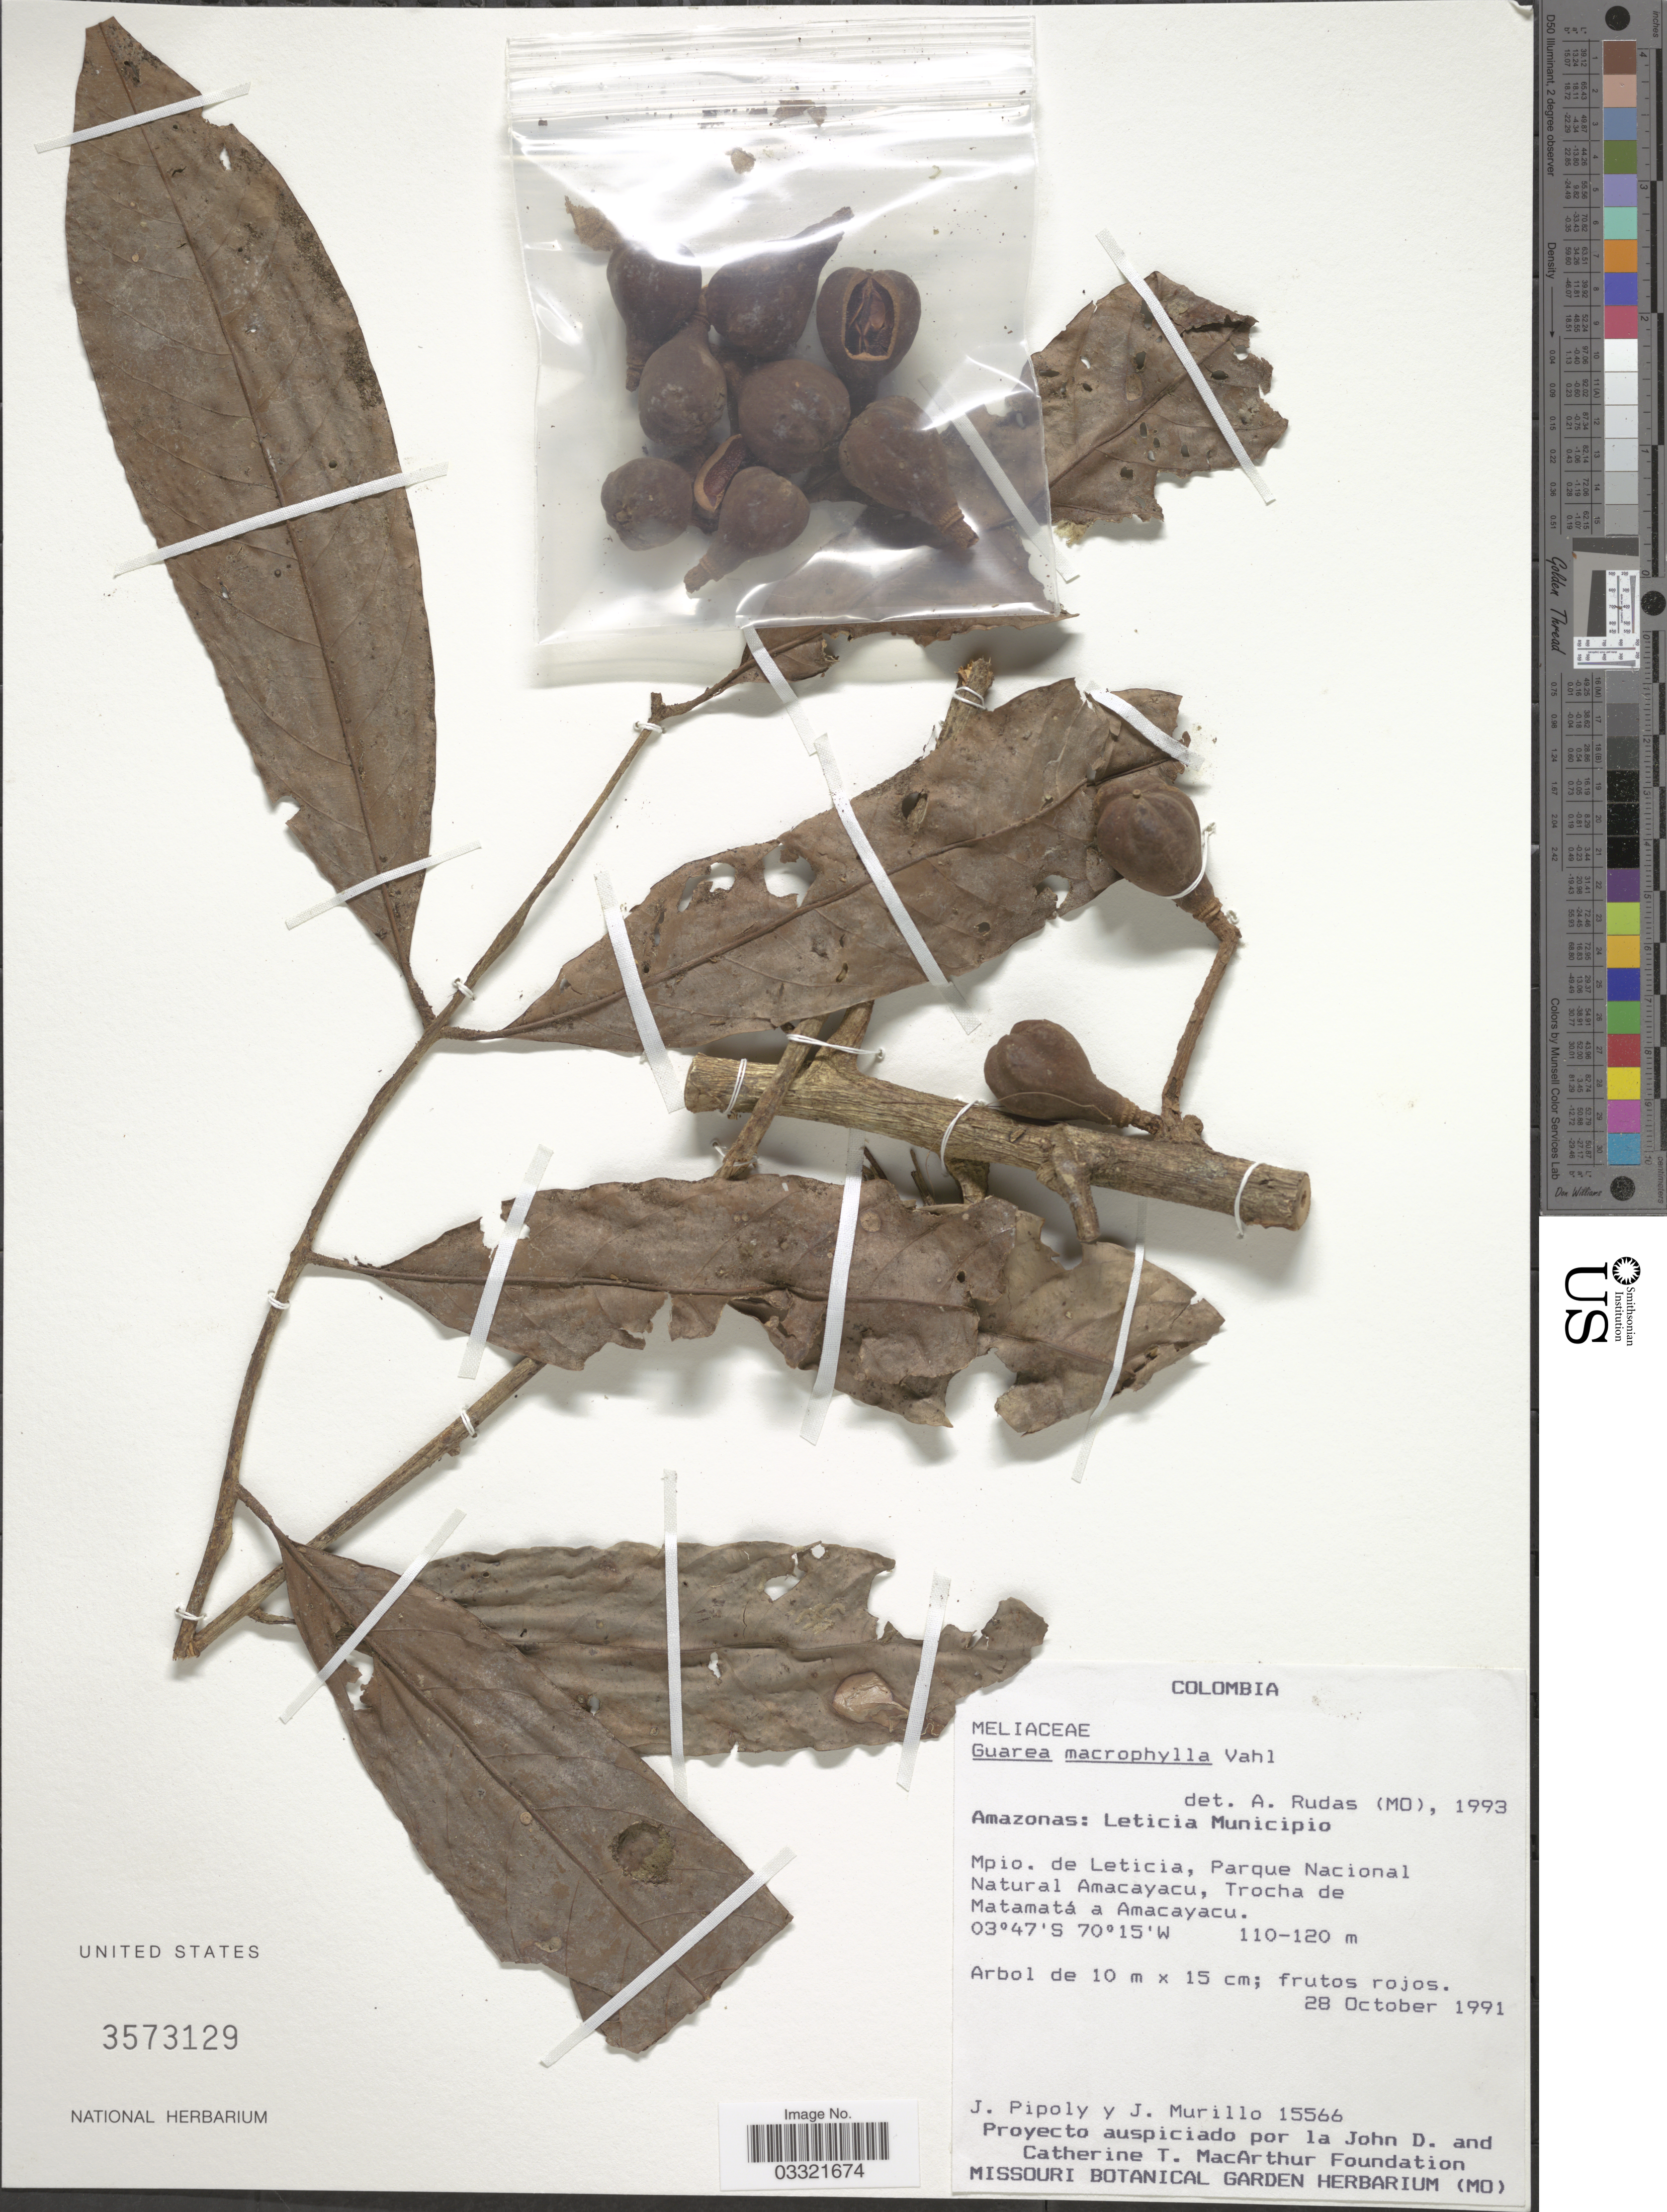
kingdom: Plantae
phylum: Tracheophyta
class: Magnoliopsida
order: Sapindales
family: Meliaceae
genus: Guarea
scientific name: Guarea macrophylla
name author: Vahl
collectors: J. J. Pipoly & J. C. Murillo-A.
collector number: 15566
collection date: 1991-10-28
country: Colombia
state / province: Amazônas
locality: Leticia Municipio. Mpio. de Leticia, Parque Nacional Natural Amacayacu, Trocha de Matamatá a Amacayacu.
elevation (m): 110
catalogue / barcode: US 3573129